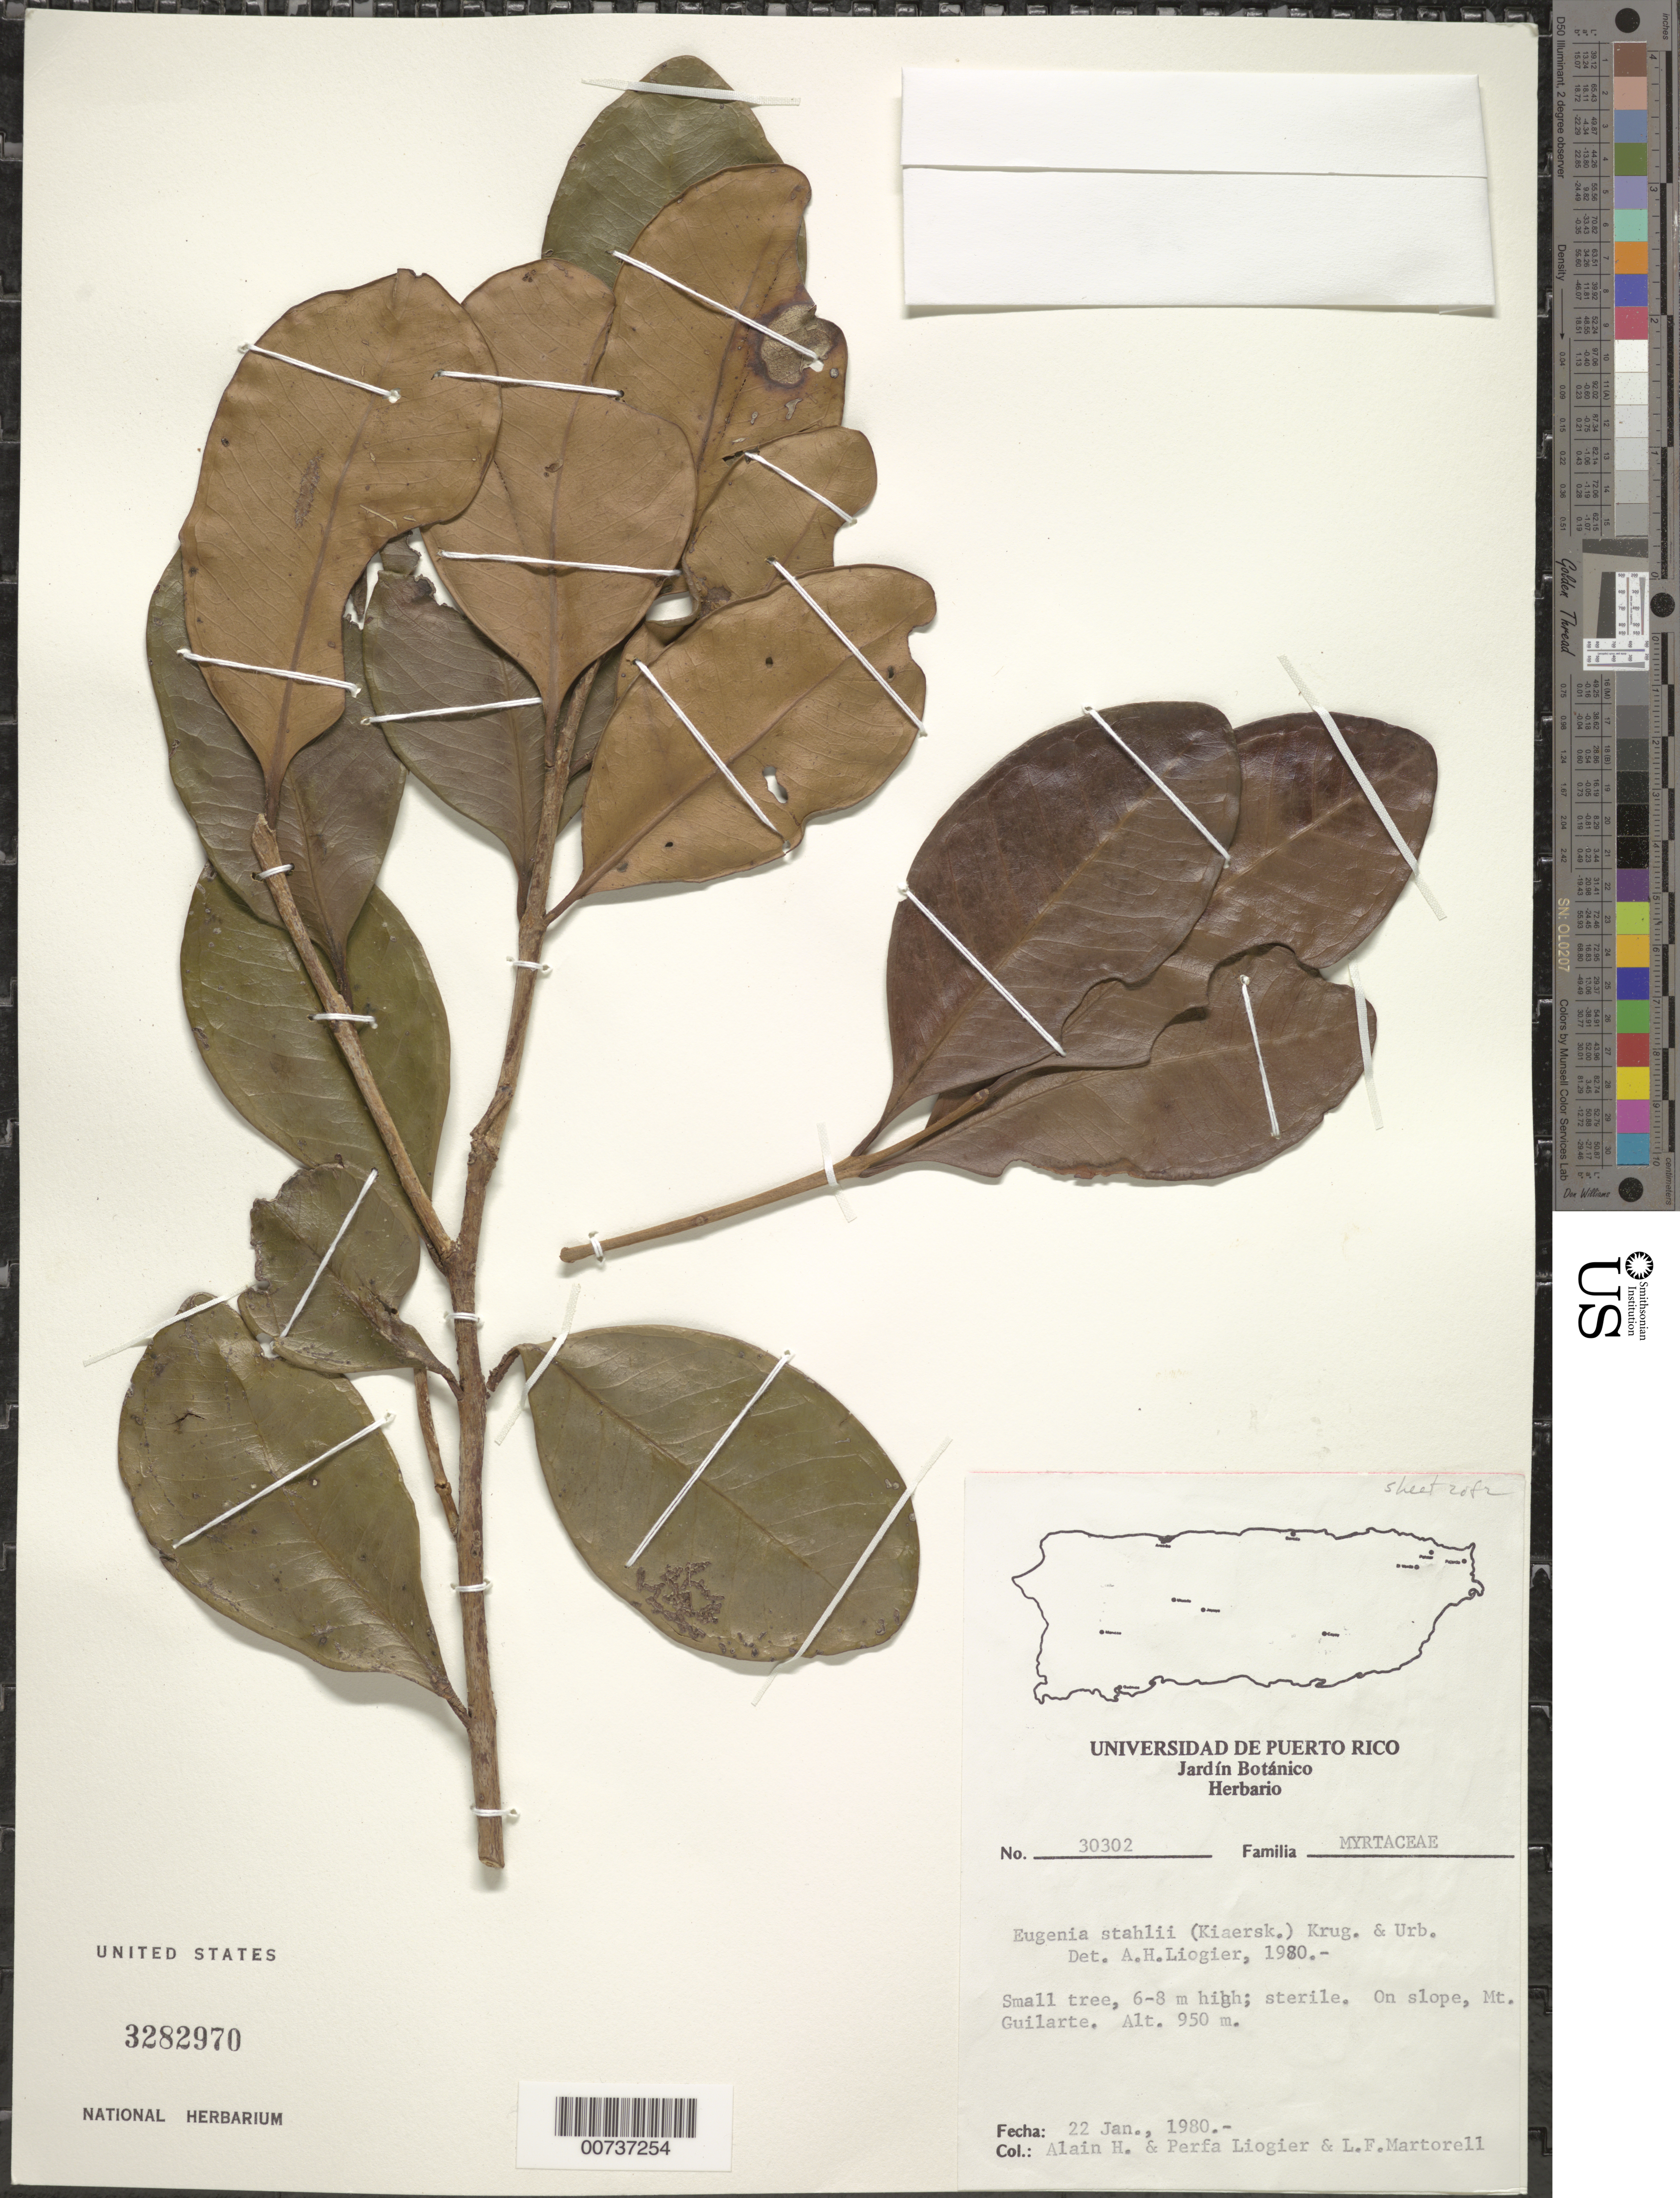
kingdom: Plantae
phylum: Tracheophyta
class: Magnoliopsida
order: Myrtales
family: Myrtaceae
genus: Eugenia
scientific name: Eugenia stahlii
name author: (Kiaersk.) Krug & Urb.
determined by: Liogier, Alain H.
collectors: A. H. Liogier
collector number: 30302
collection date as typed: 22 Jan 1980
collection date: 1980-01-22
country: Puerto Rico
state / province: Adjuntas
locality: Mt. Guilarte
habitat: On slope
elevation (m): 950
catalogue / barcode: US 3282970